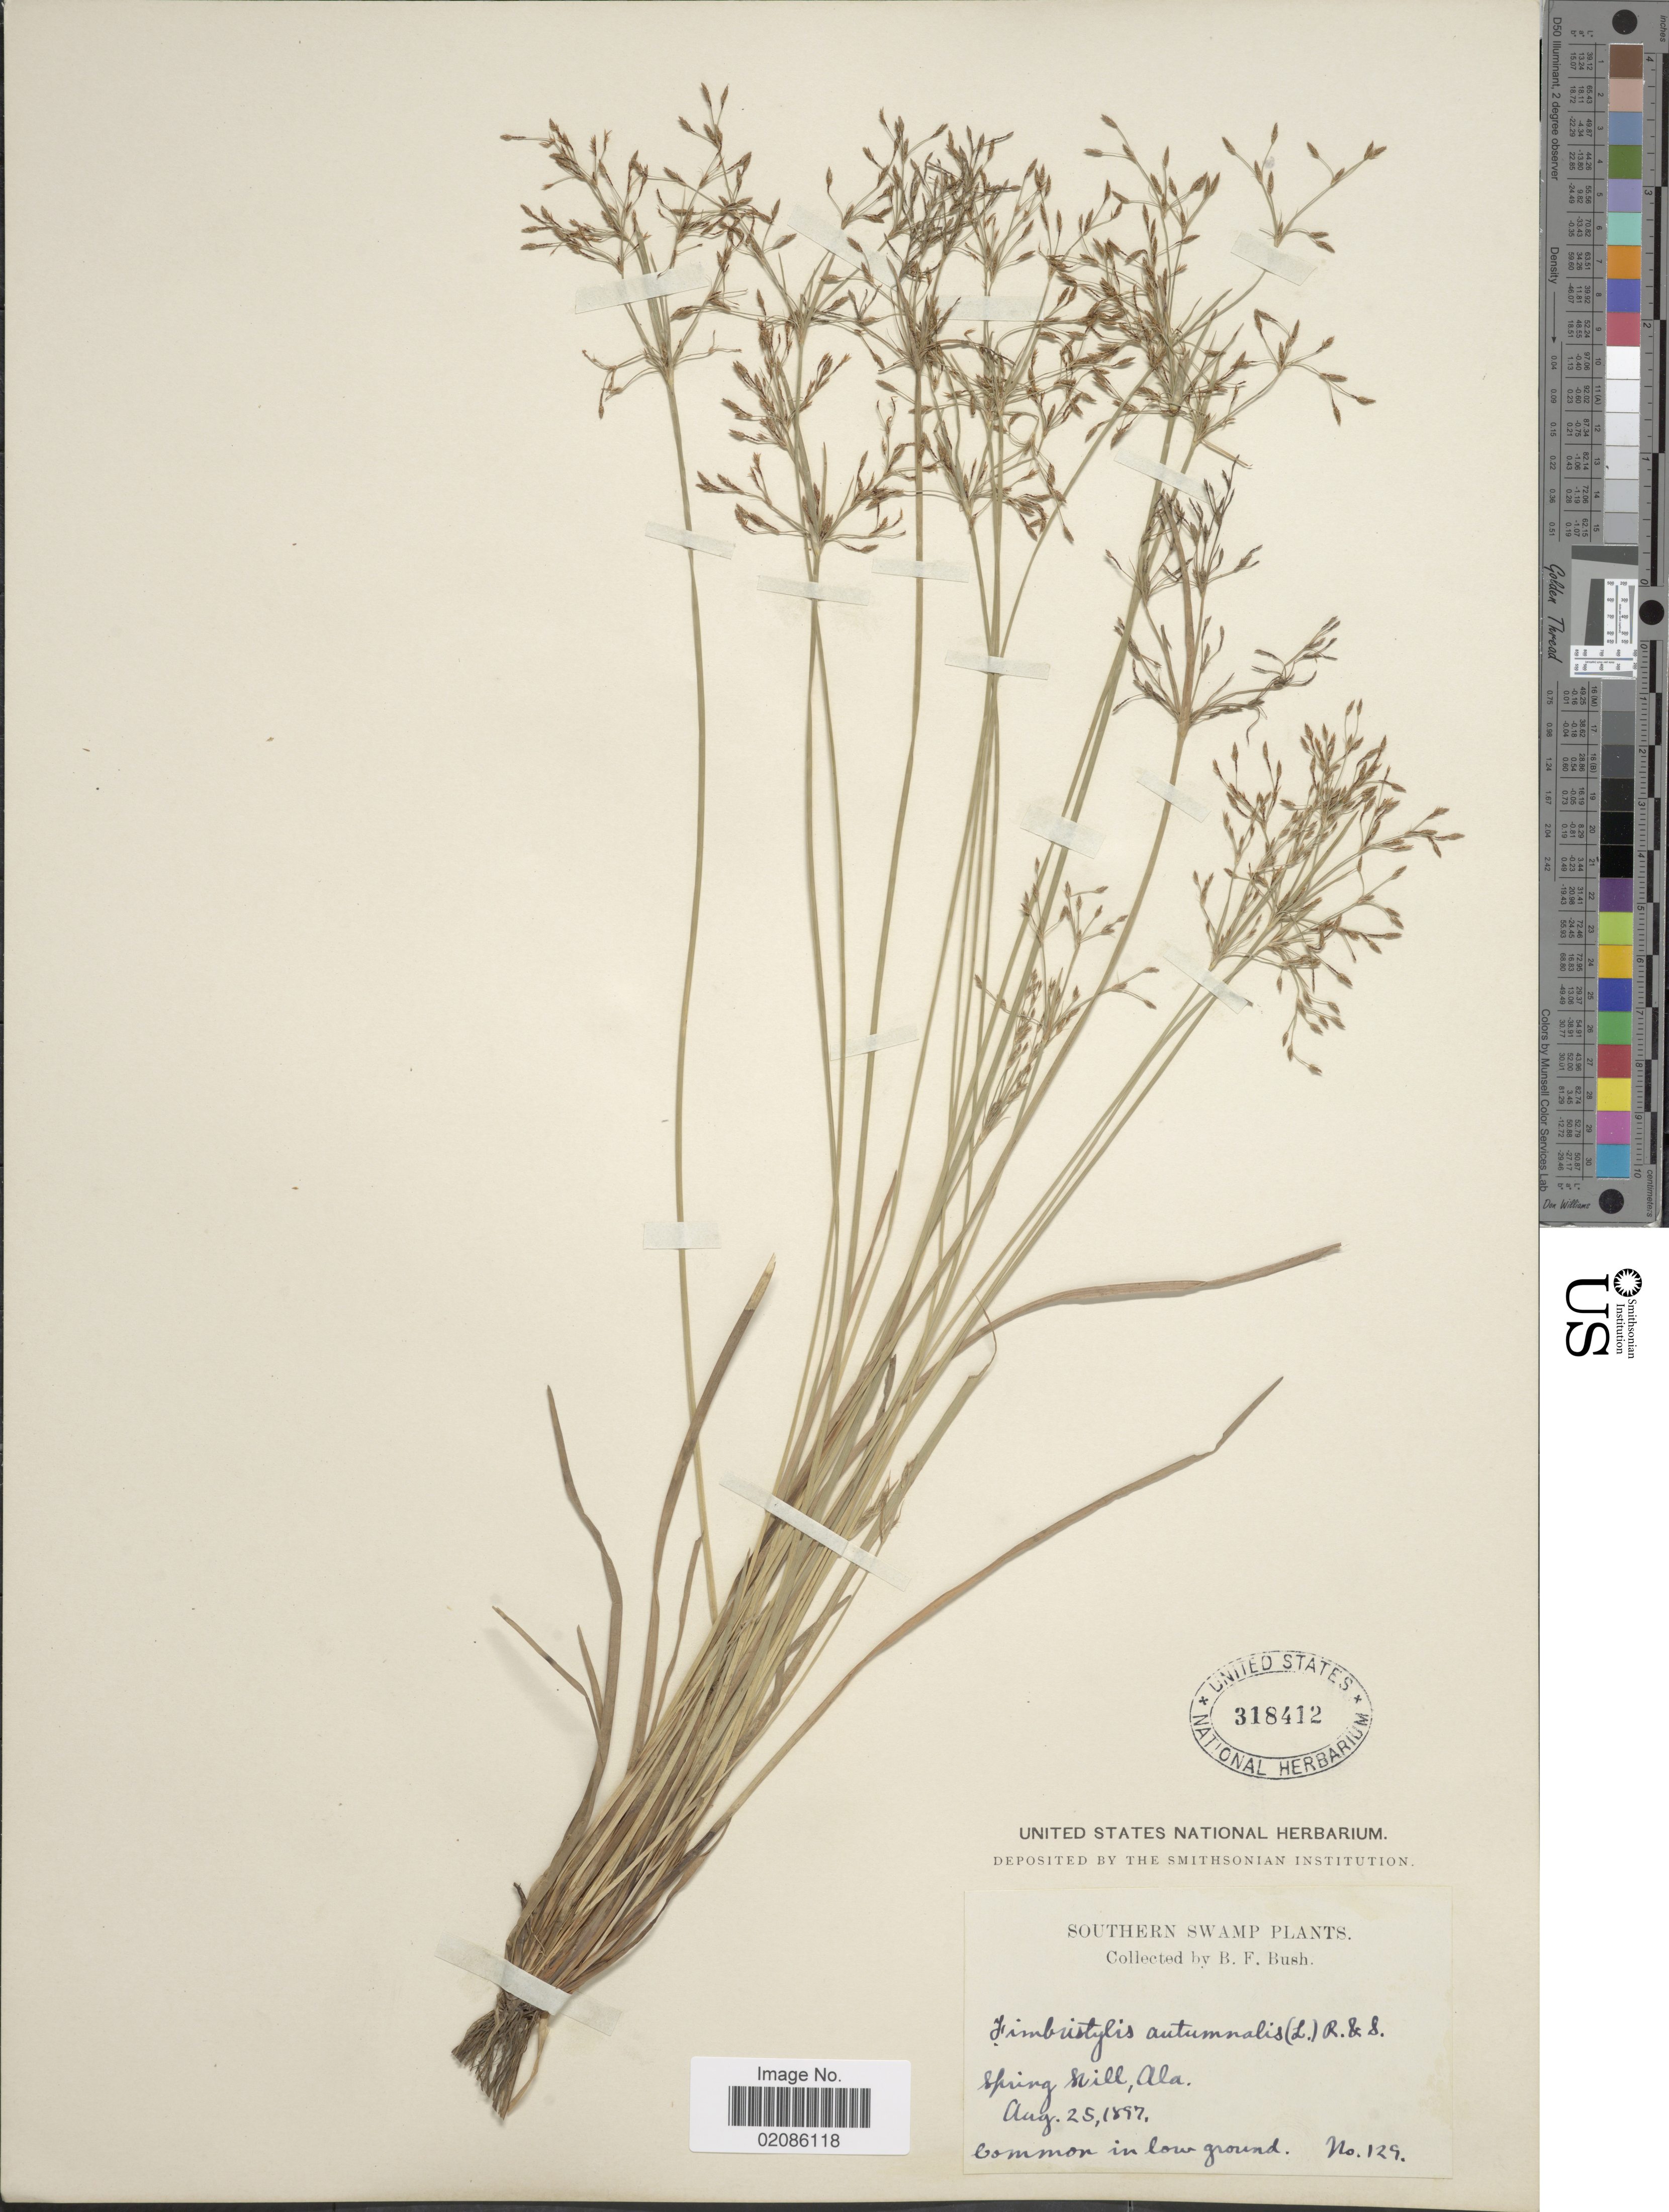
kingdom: Plantae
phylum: Tracheophyta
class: Liliopsida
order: Poales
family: Cyperaceae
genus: Fimbristylis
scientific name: Fimbristylis autumnalis (L.) Roem. & Schult.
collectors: B. F. Bush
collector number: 129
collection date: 1897-08-25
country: United States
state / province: Alabama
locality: Southern Swamp. Spring Hill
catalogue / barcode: US 318412